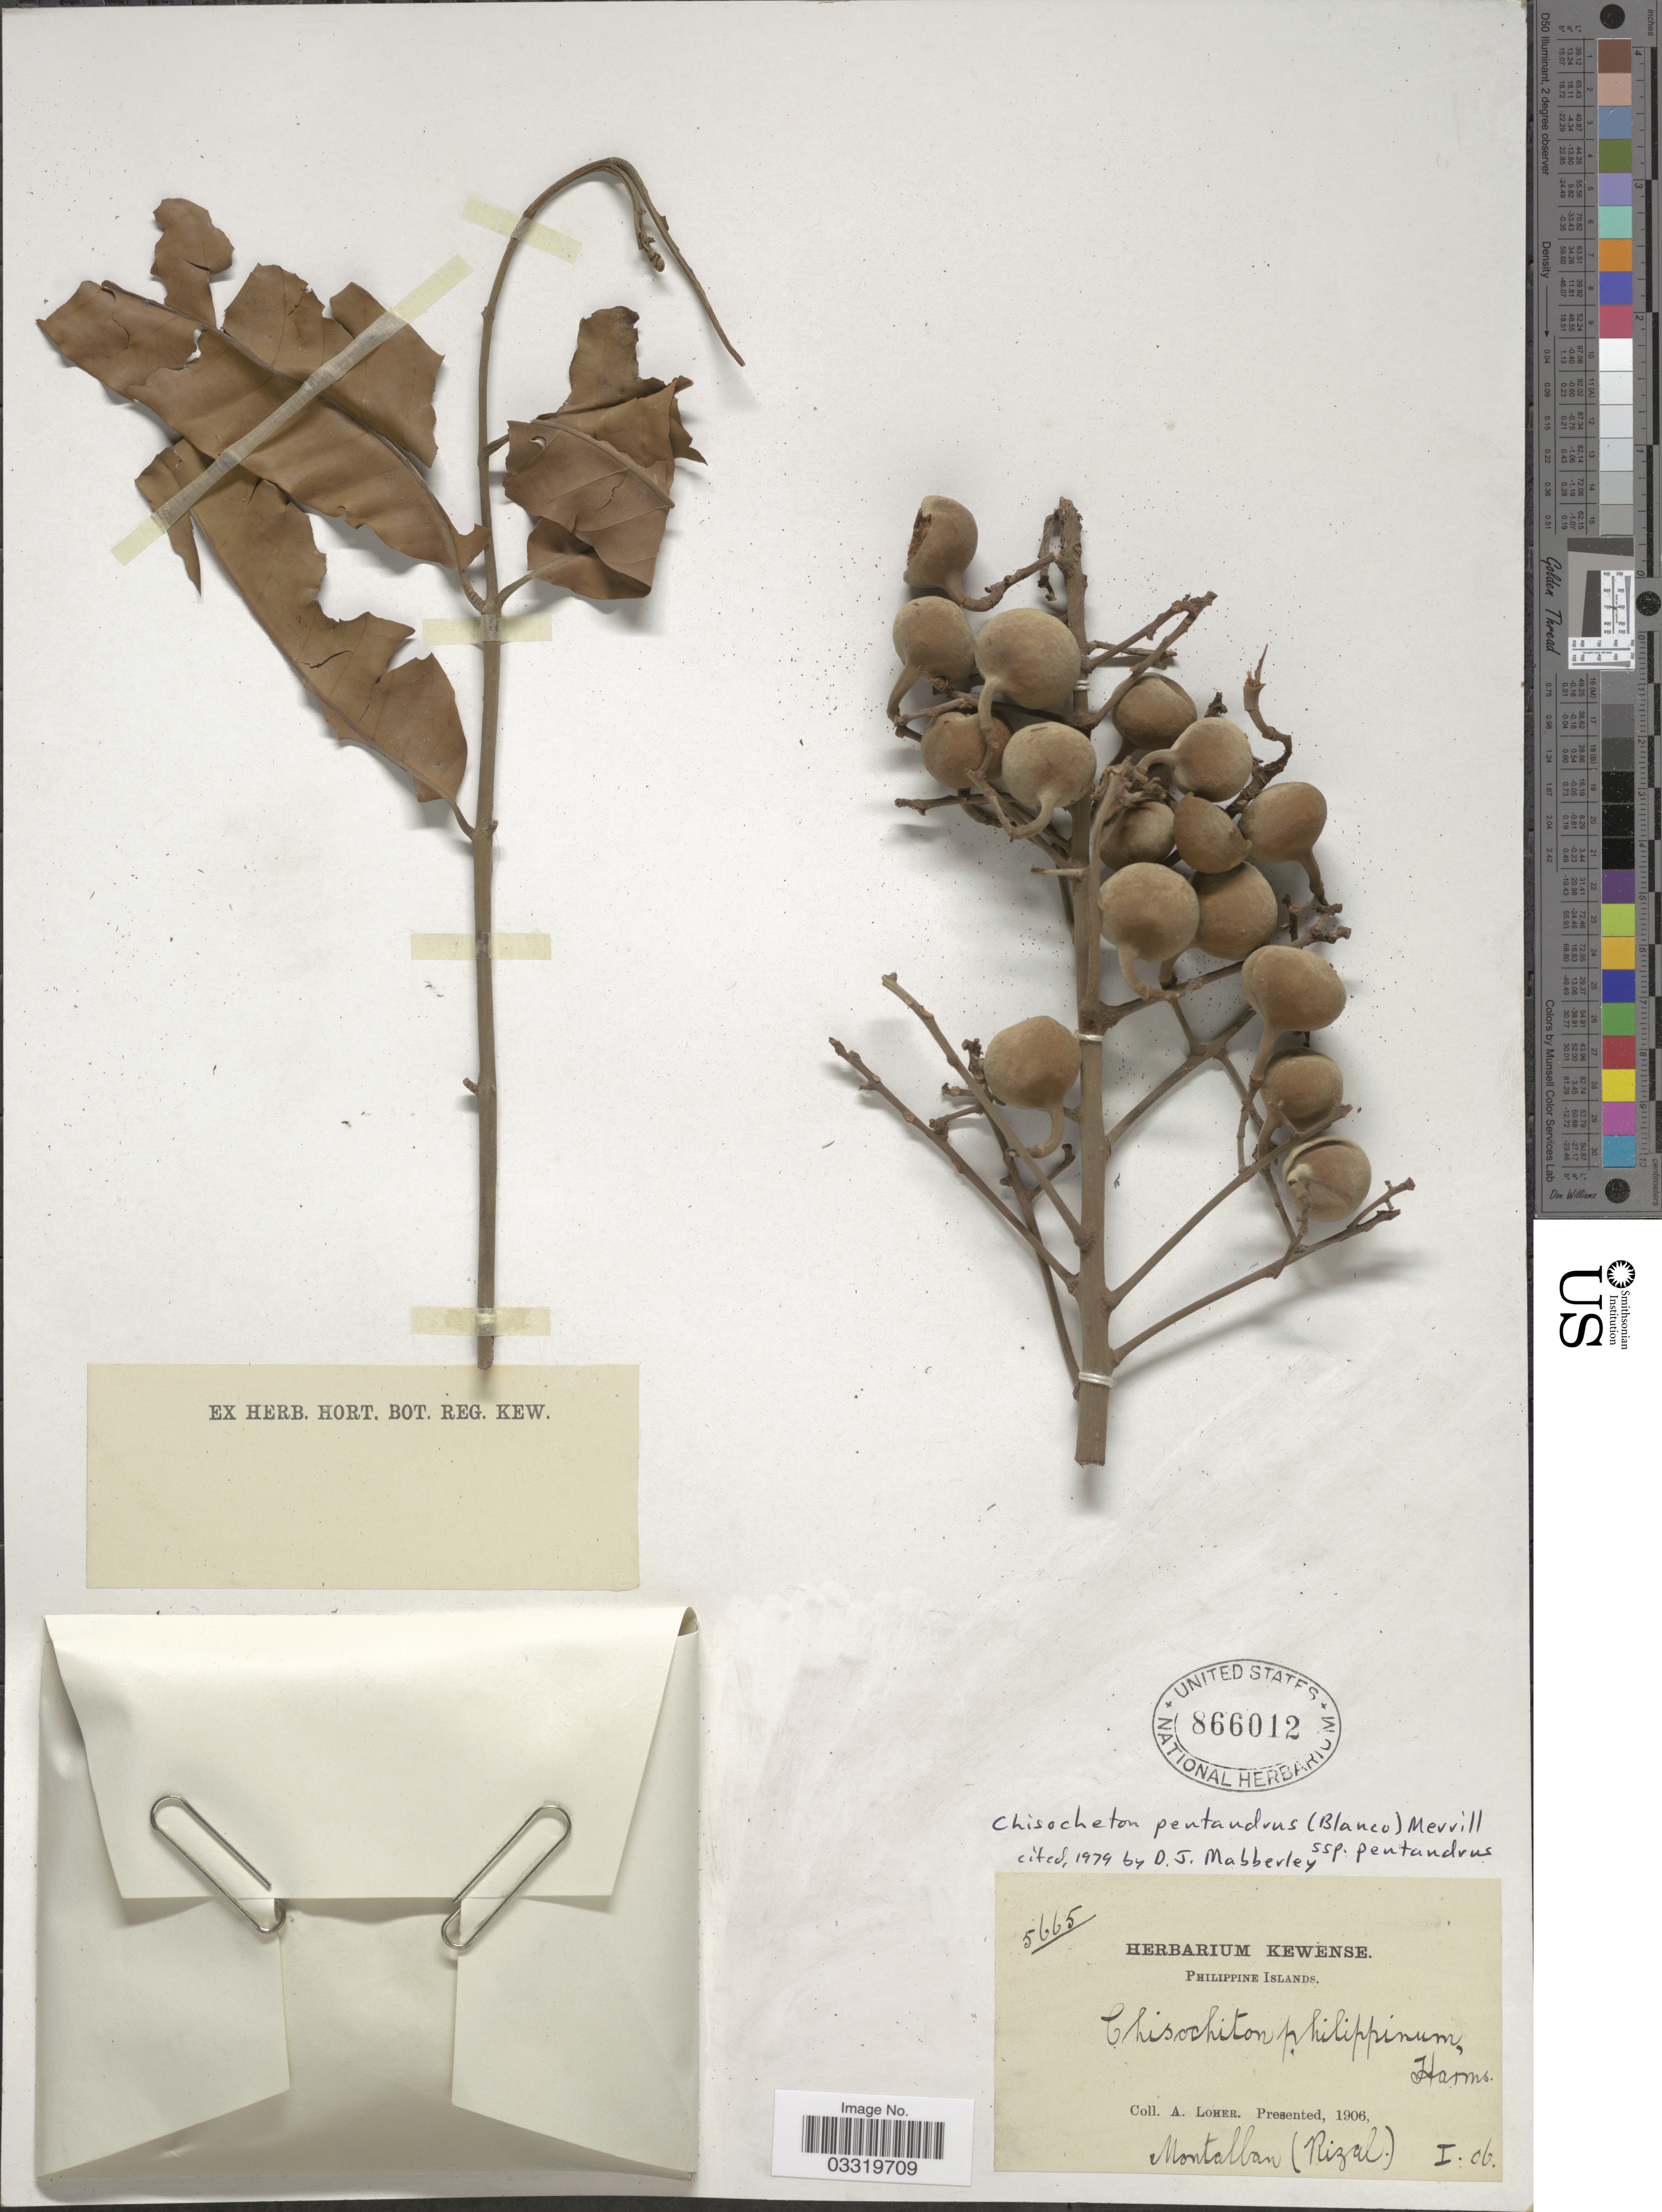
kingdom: Plantae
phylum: Tracheophyta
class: Magnoliopsida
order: Sapindales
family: Meliaceae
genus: Chisocheton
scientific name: Chisocheton pentandrus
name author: (Blanco) Merr.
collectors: A. Loher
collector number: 5665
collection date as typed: Transcribed d/m/y: /1/6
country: Philippines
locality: Philippine Islands. Montalban (Rizal).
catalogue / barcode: US 866012